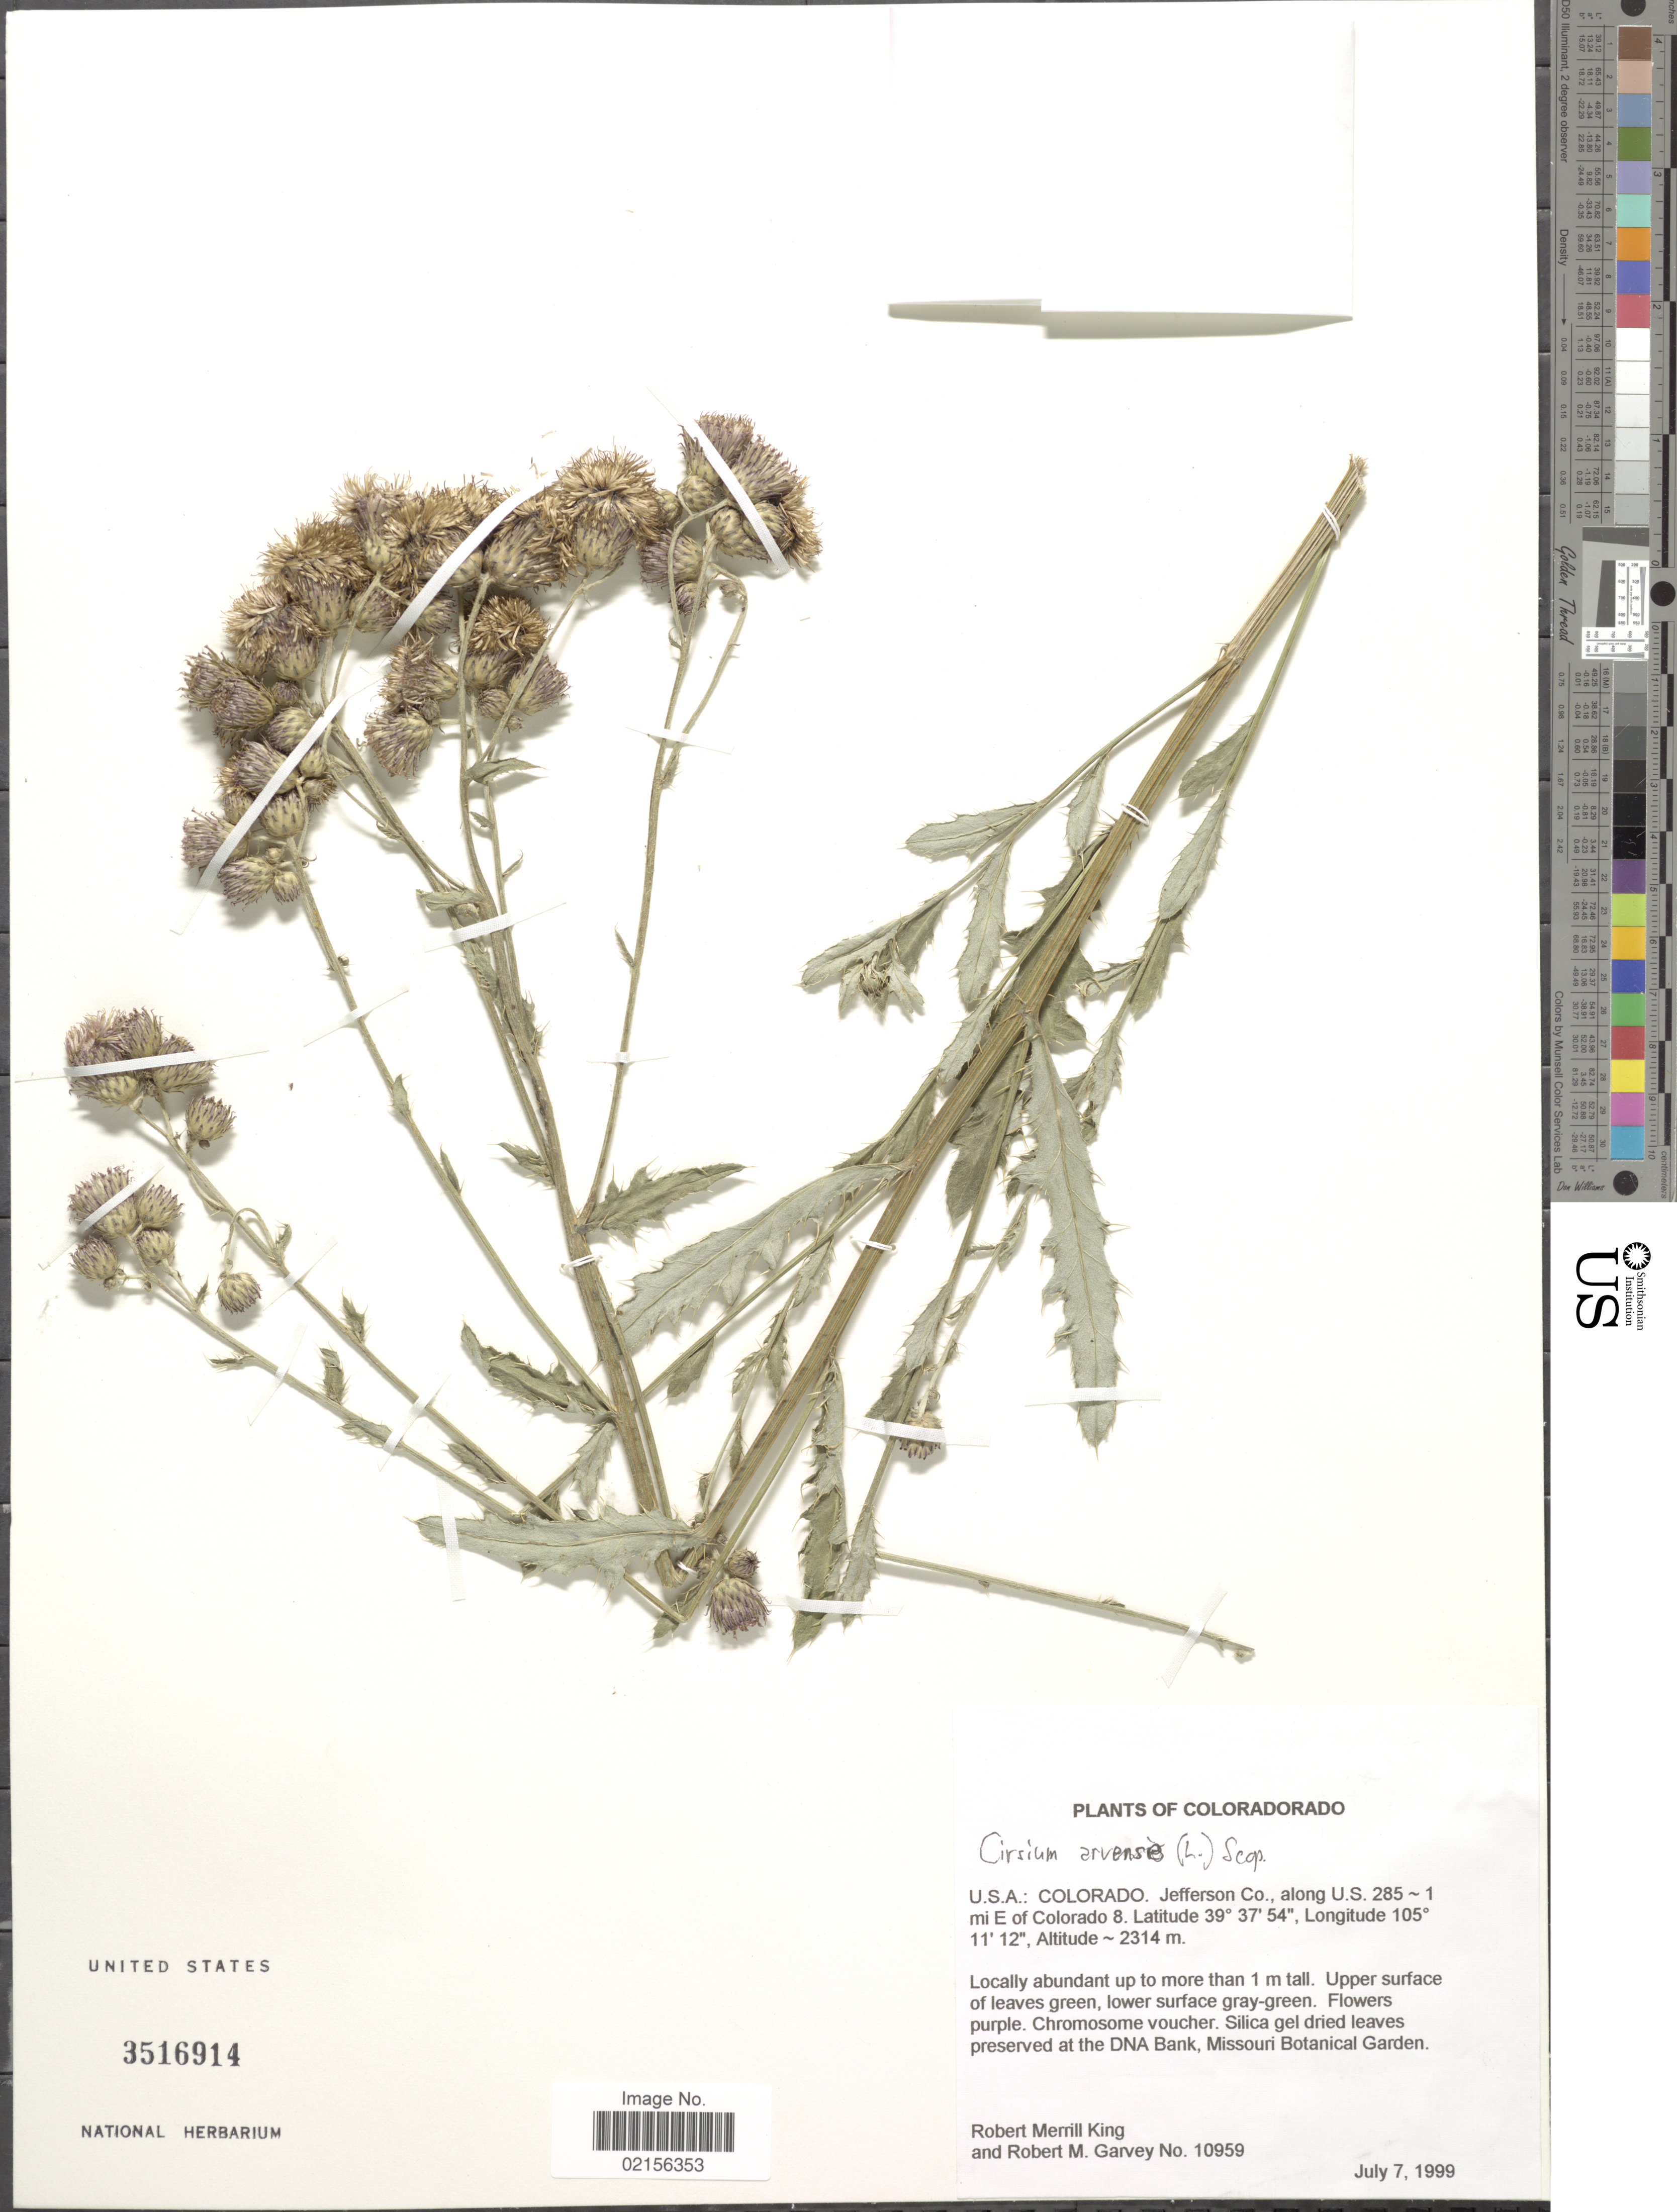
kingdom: Plantae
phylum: Tracheophyta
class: Magnoliopsida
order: Asterales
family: Asteraceae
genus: Cirsium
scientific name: Cirsium arvense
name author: (L.) Scop.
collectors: R. M. King & R. Garvey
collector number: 10959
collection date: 1999-07-07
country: United States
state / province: Colorado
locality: Jefferson Co., along U.S. 285 : 1 mi E of Colorado 8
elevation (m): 2314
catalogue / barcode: US 3516914